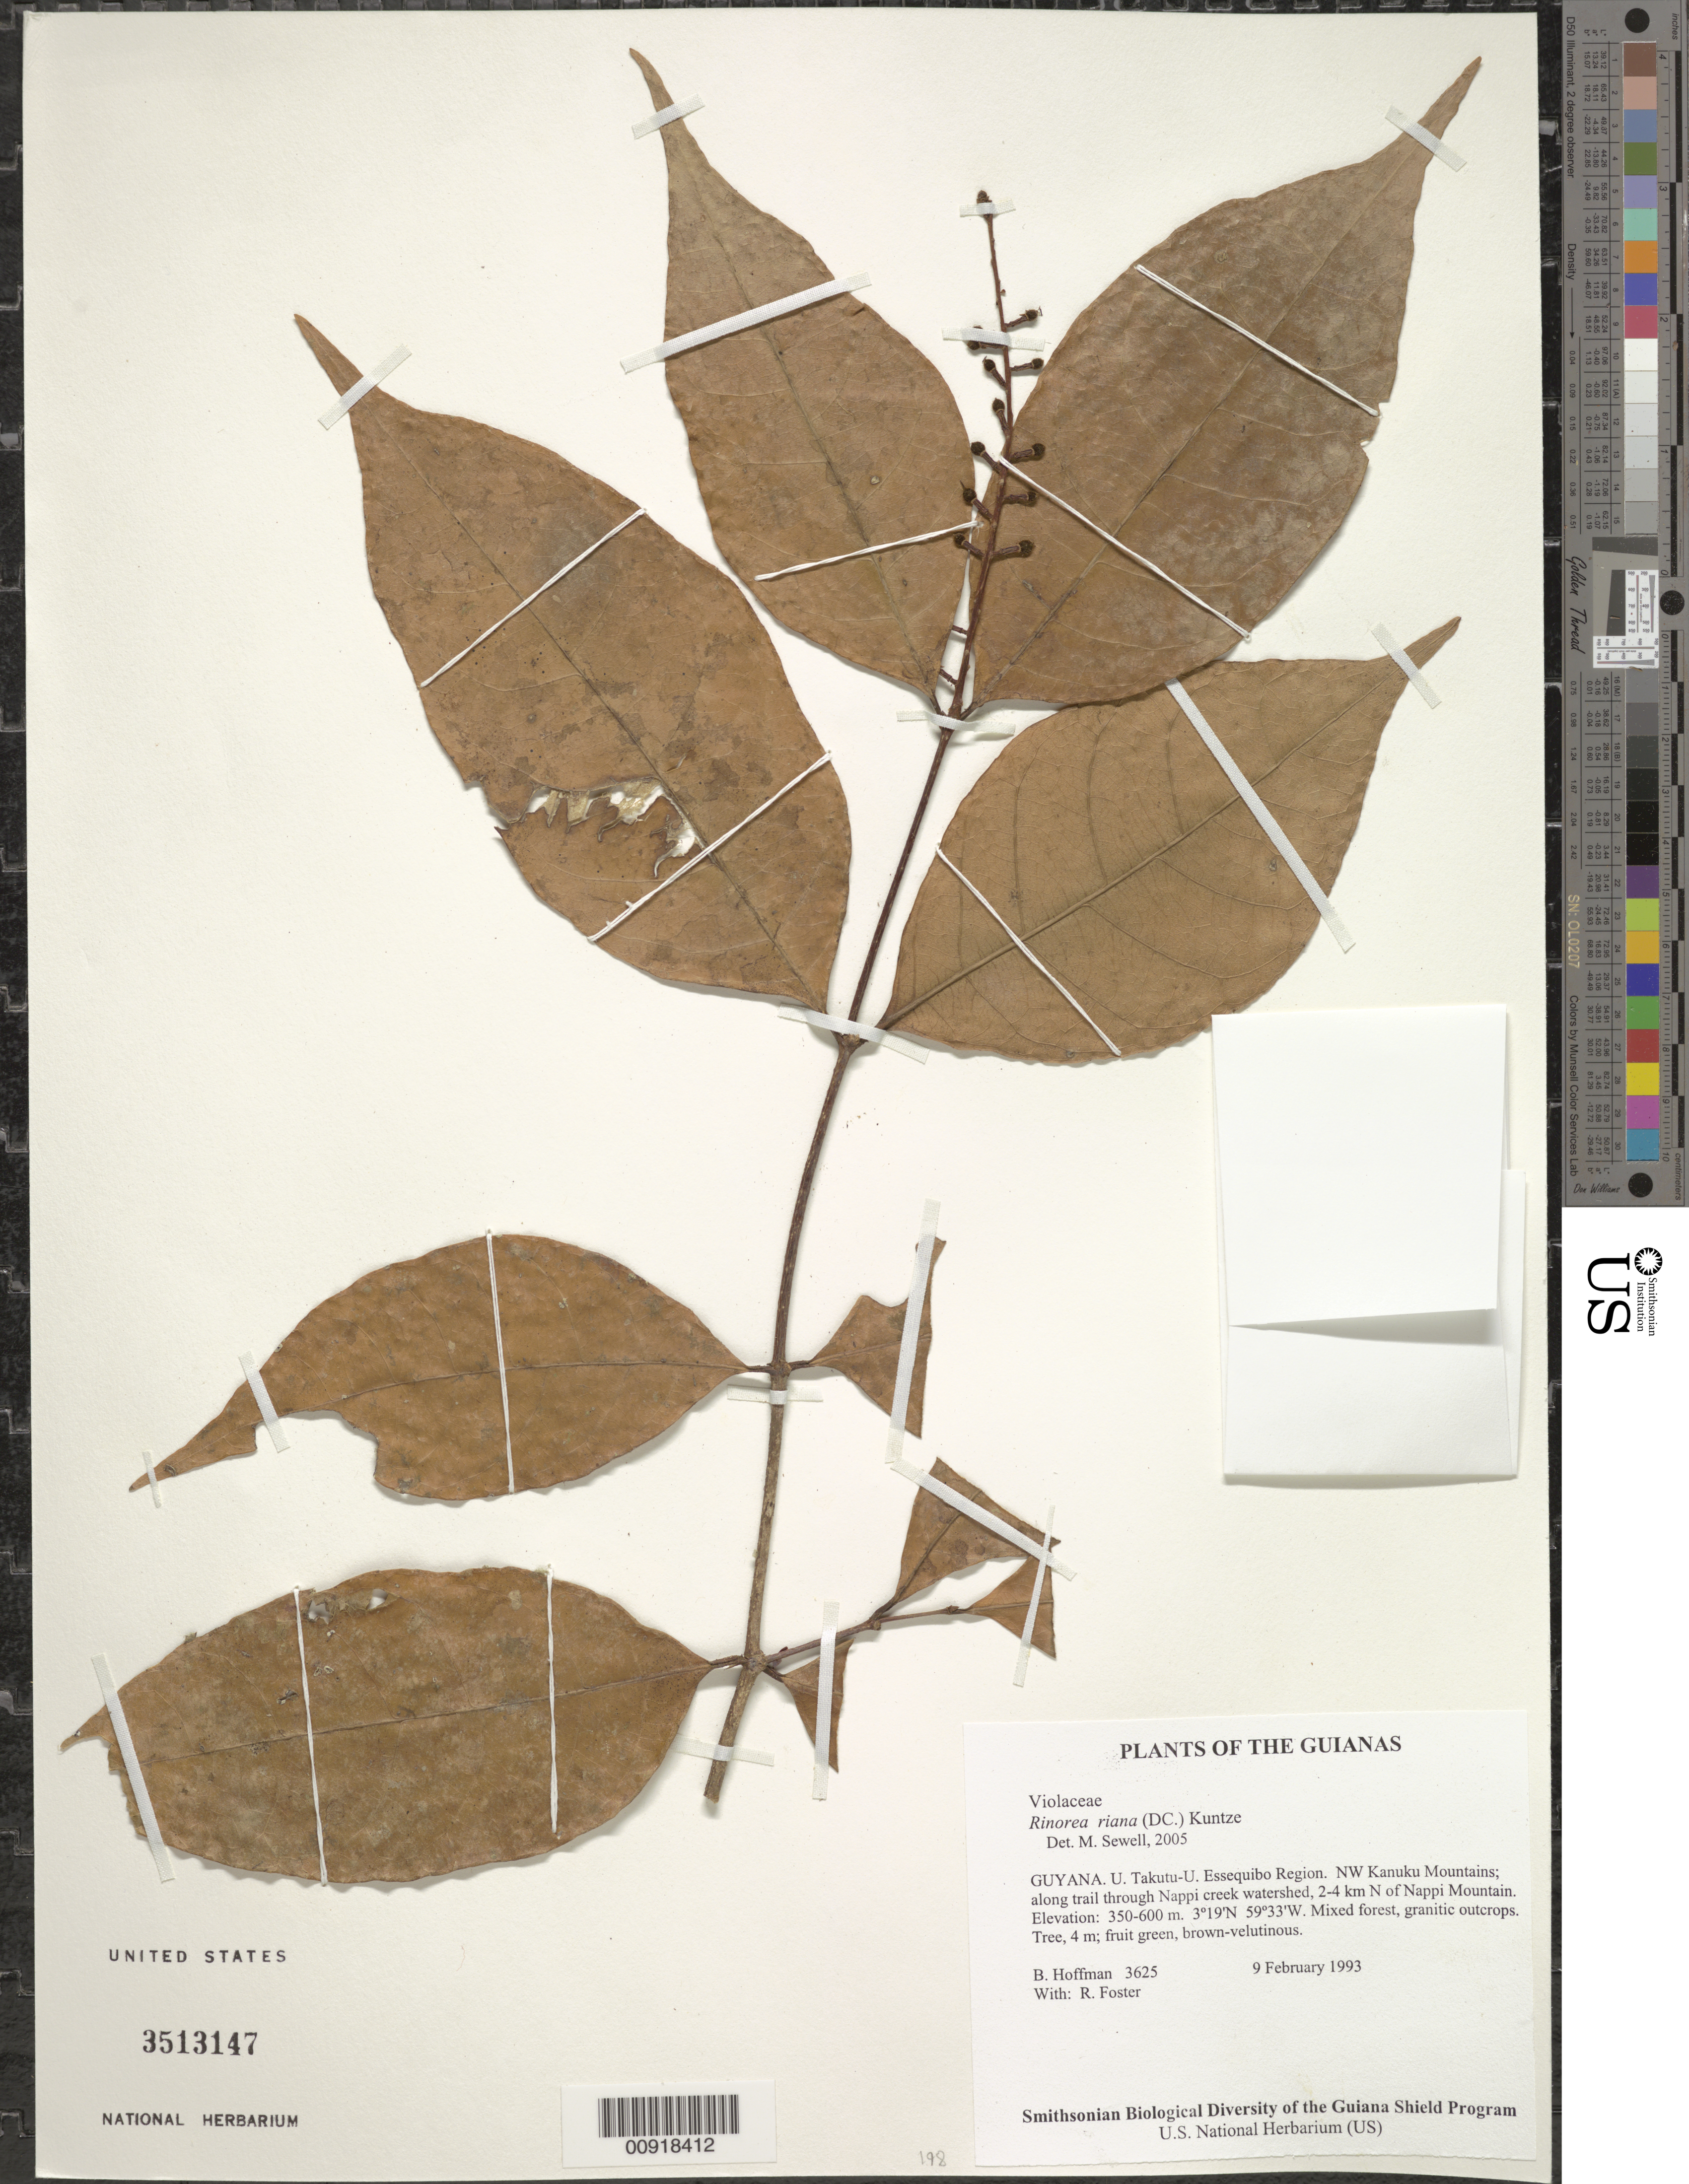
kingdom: Plantae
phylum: Tracheophyta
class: Magnoliopsida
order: Malpighiales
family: Violaceae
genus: Rinorea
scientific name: Rinorea riana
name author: Kuntze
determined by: Sewell, M.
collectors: B. Hoffman & R. Foster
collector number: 3625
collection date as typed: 9 February 1993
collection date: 1993-02-09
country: Guyana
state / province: U. Takutu-U. Essequibo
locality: NW Kanuku Mountains; along trail through Nappi creek watershed, 2-4 km N of Nappi Mountain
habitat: Mixed forest, granitic outcrops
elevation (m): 350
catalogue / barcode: US 3513147